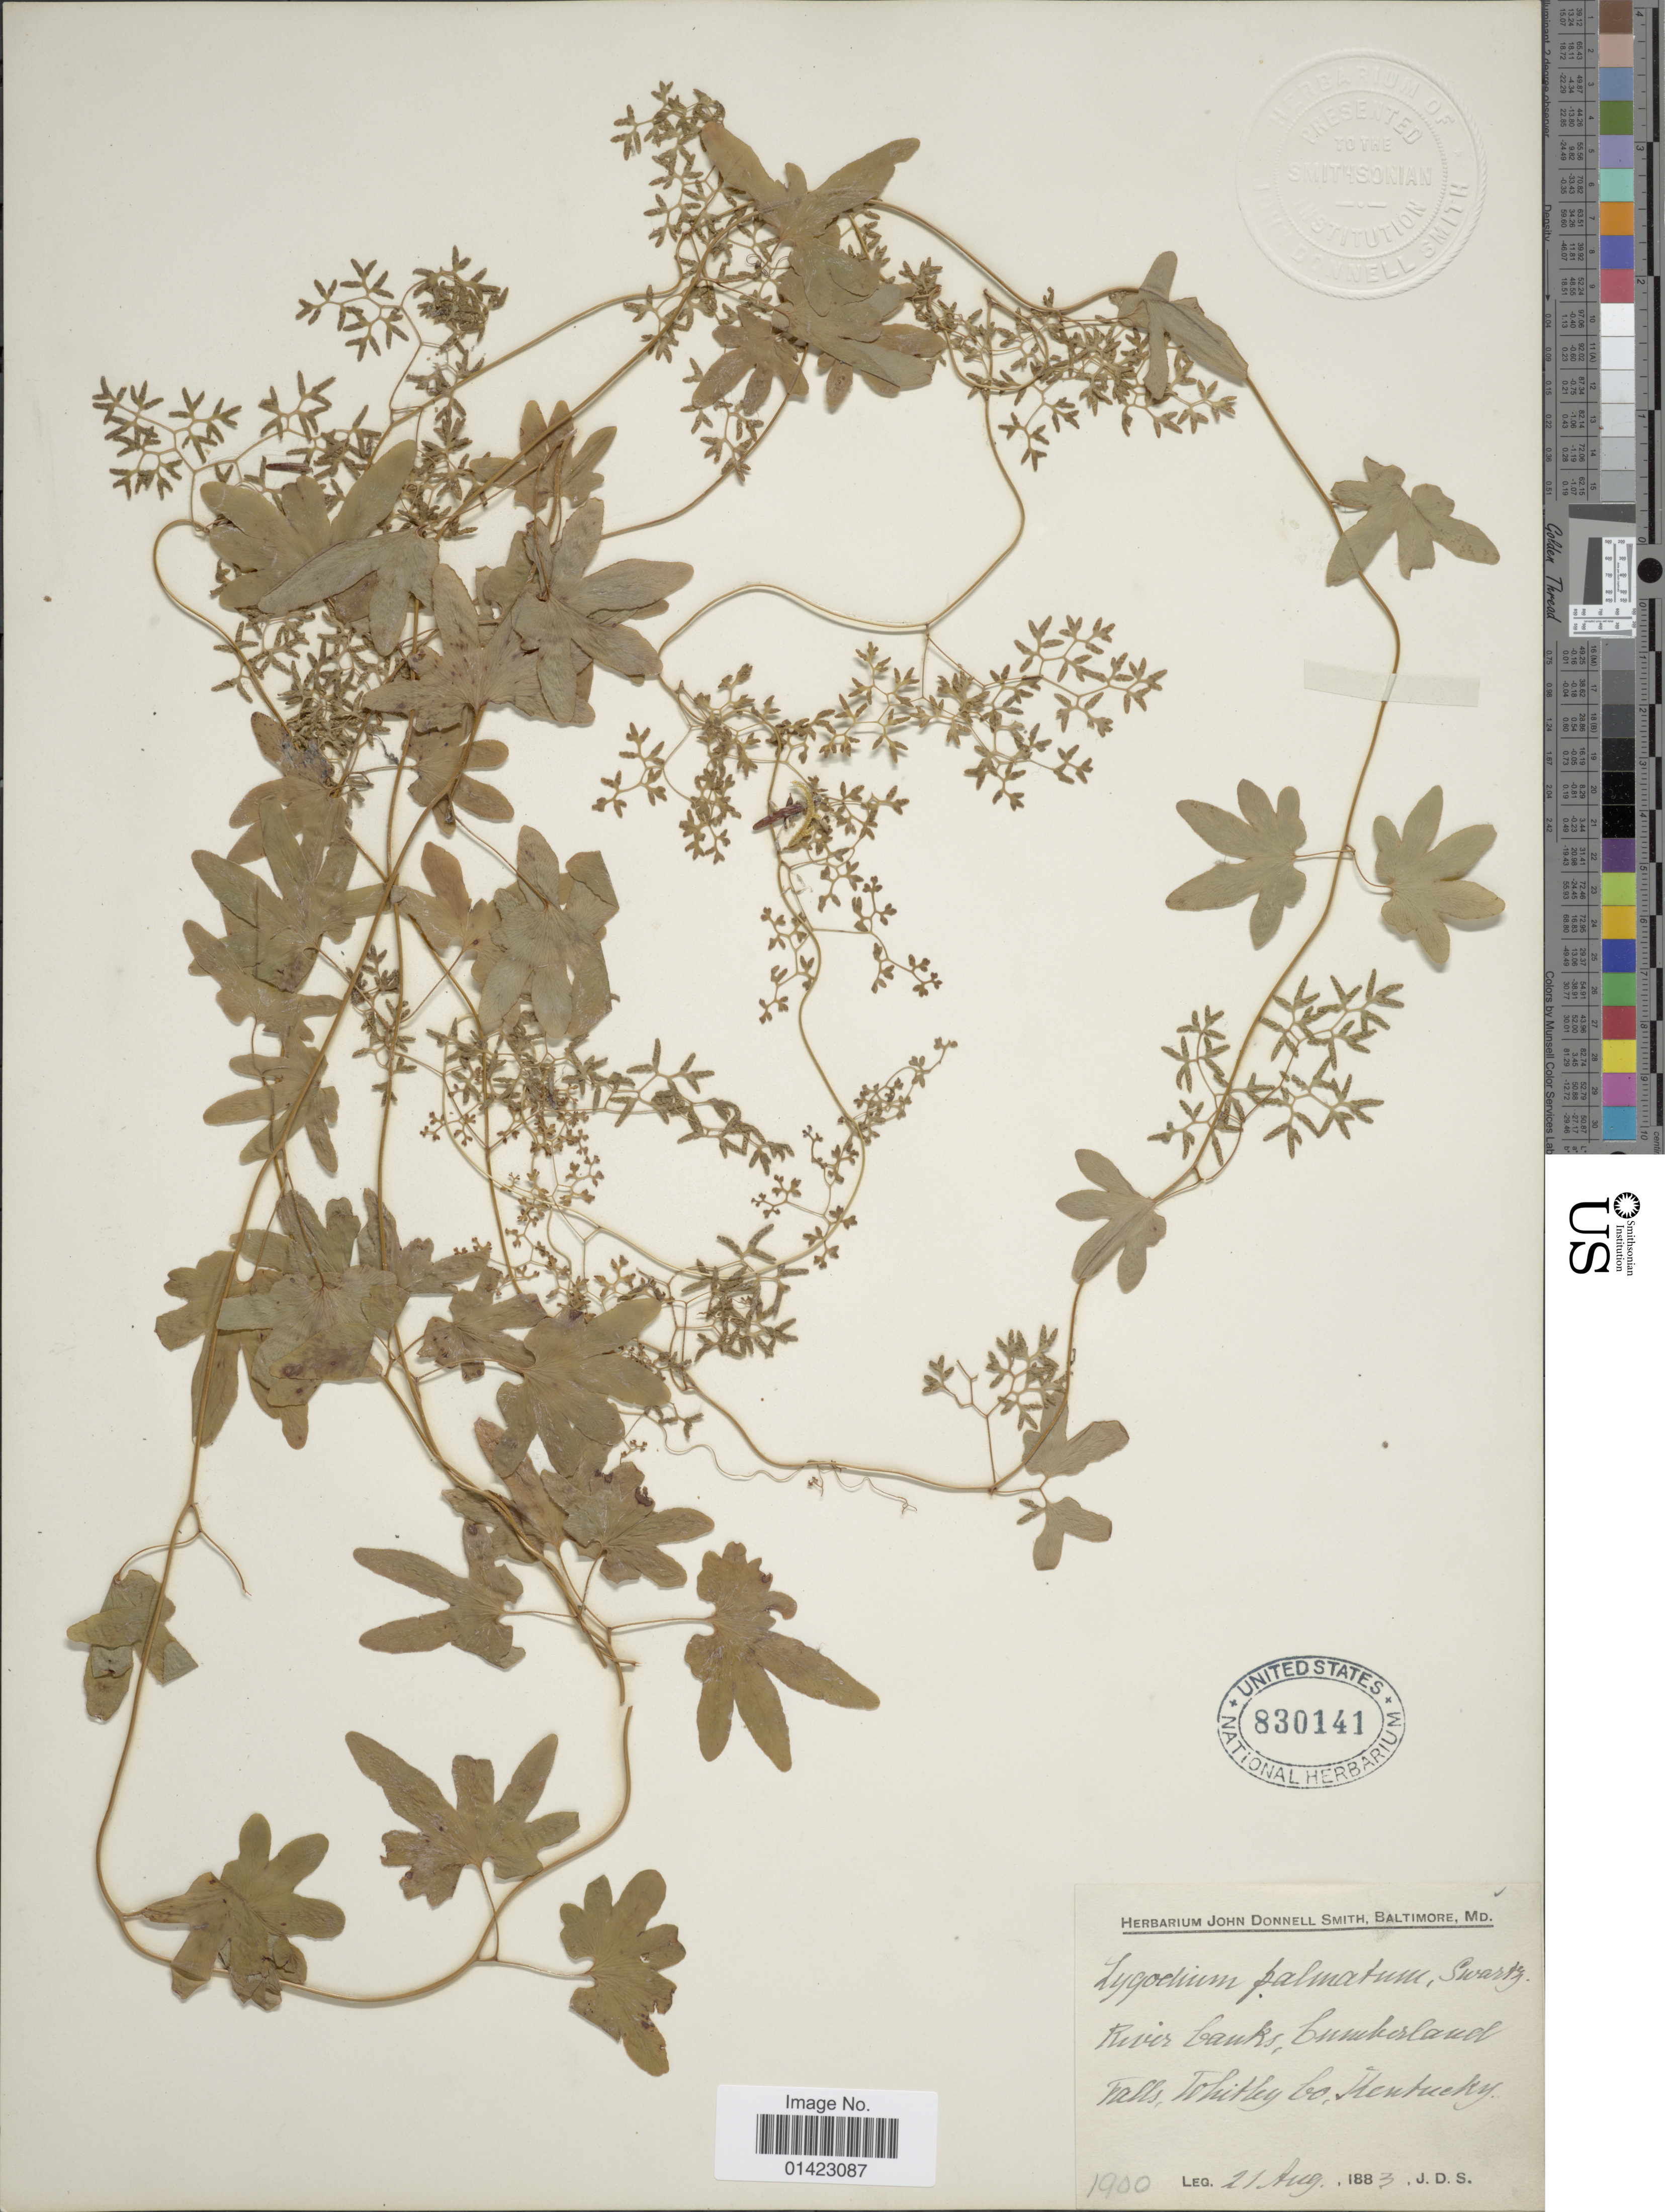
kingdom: Plantae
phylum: Tracheophyta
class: Polypodiopsida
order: Schizaeales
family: Lygodiaceae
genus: Lygodium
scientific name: Lygodium palmatum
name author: (Bernh.) Sw.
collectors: J. Donnell Smith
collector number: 1900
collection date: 1883-08-21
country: United States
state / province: Kentucky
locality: River banks Cumberland Falls, Whitley Co., Kentucky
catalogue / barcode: US 830141